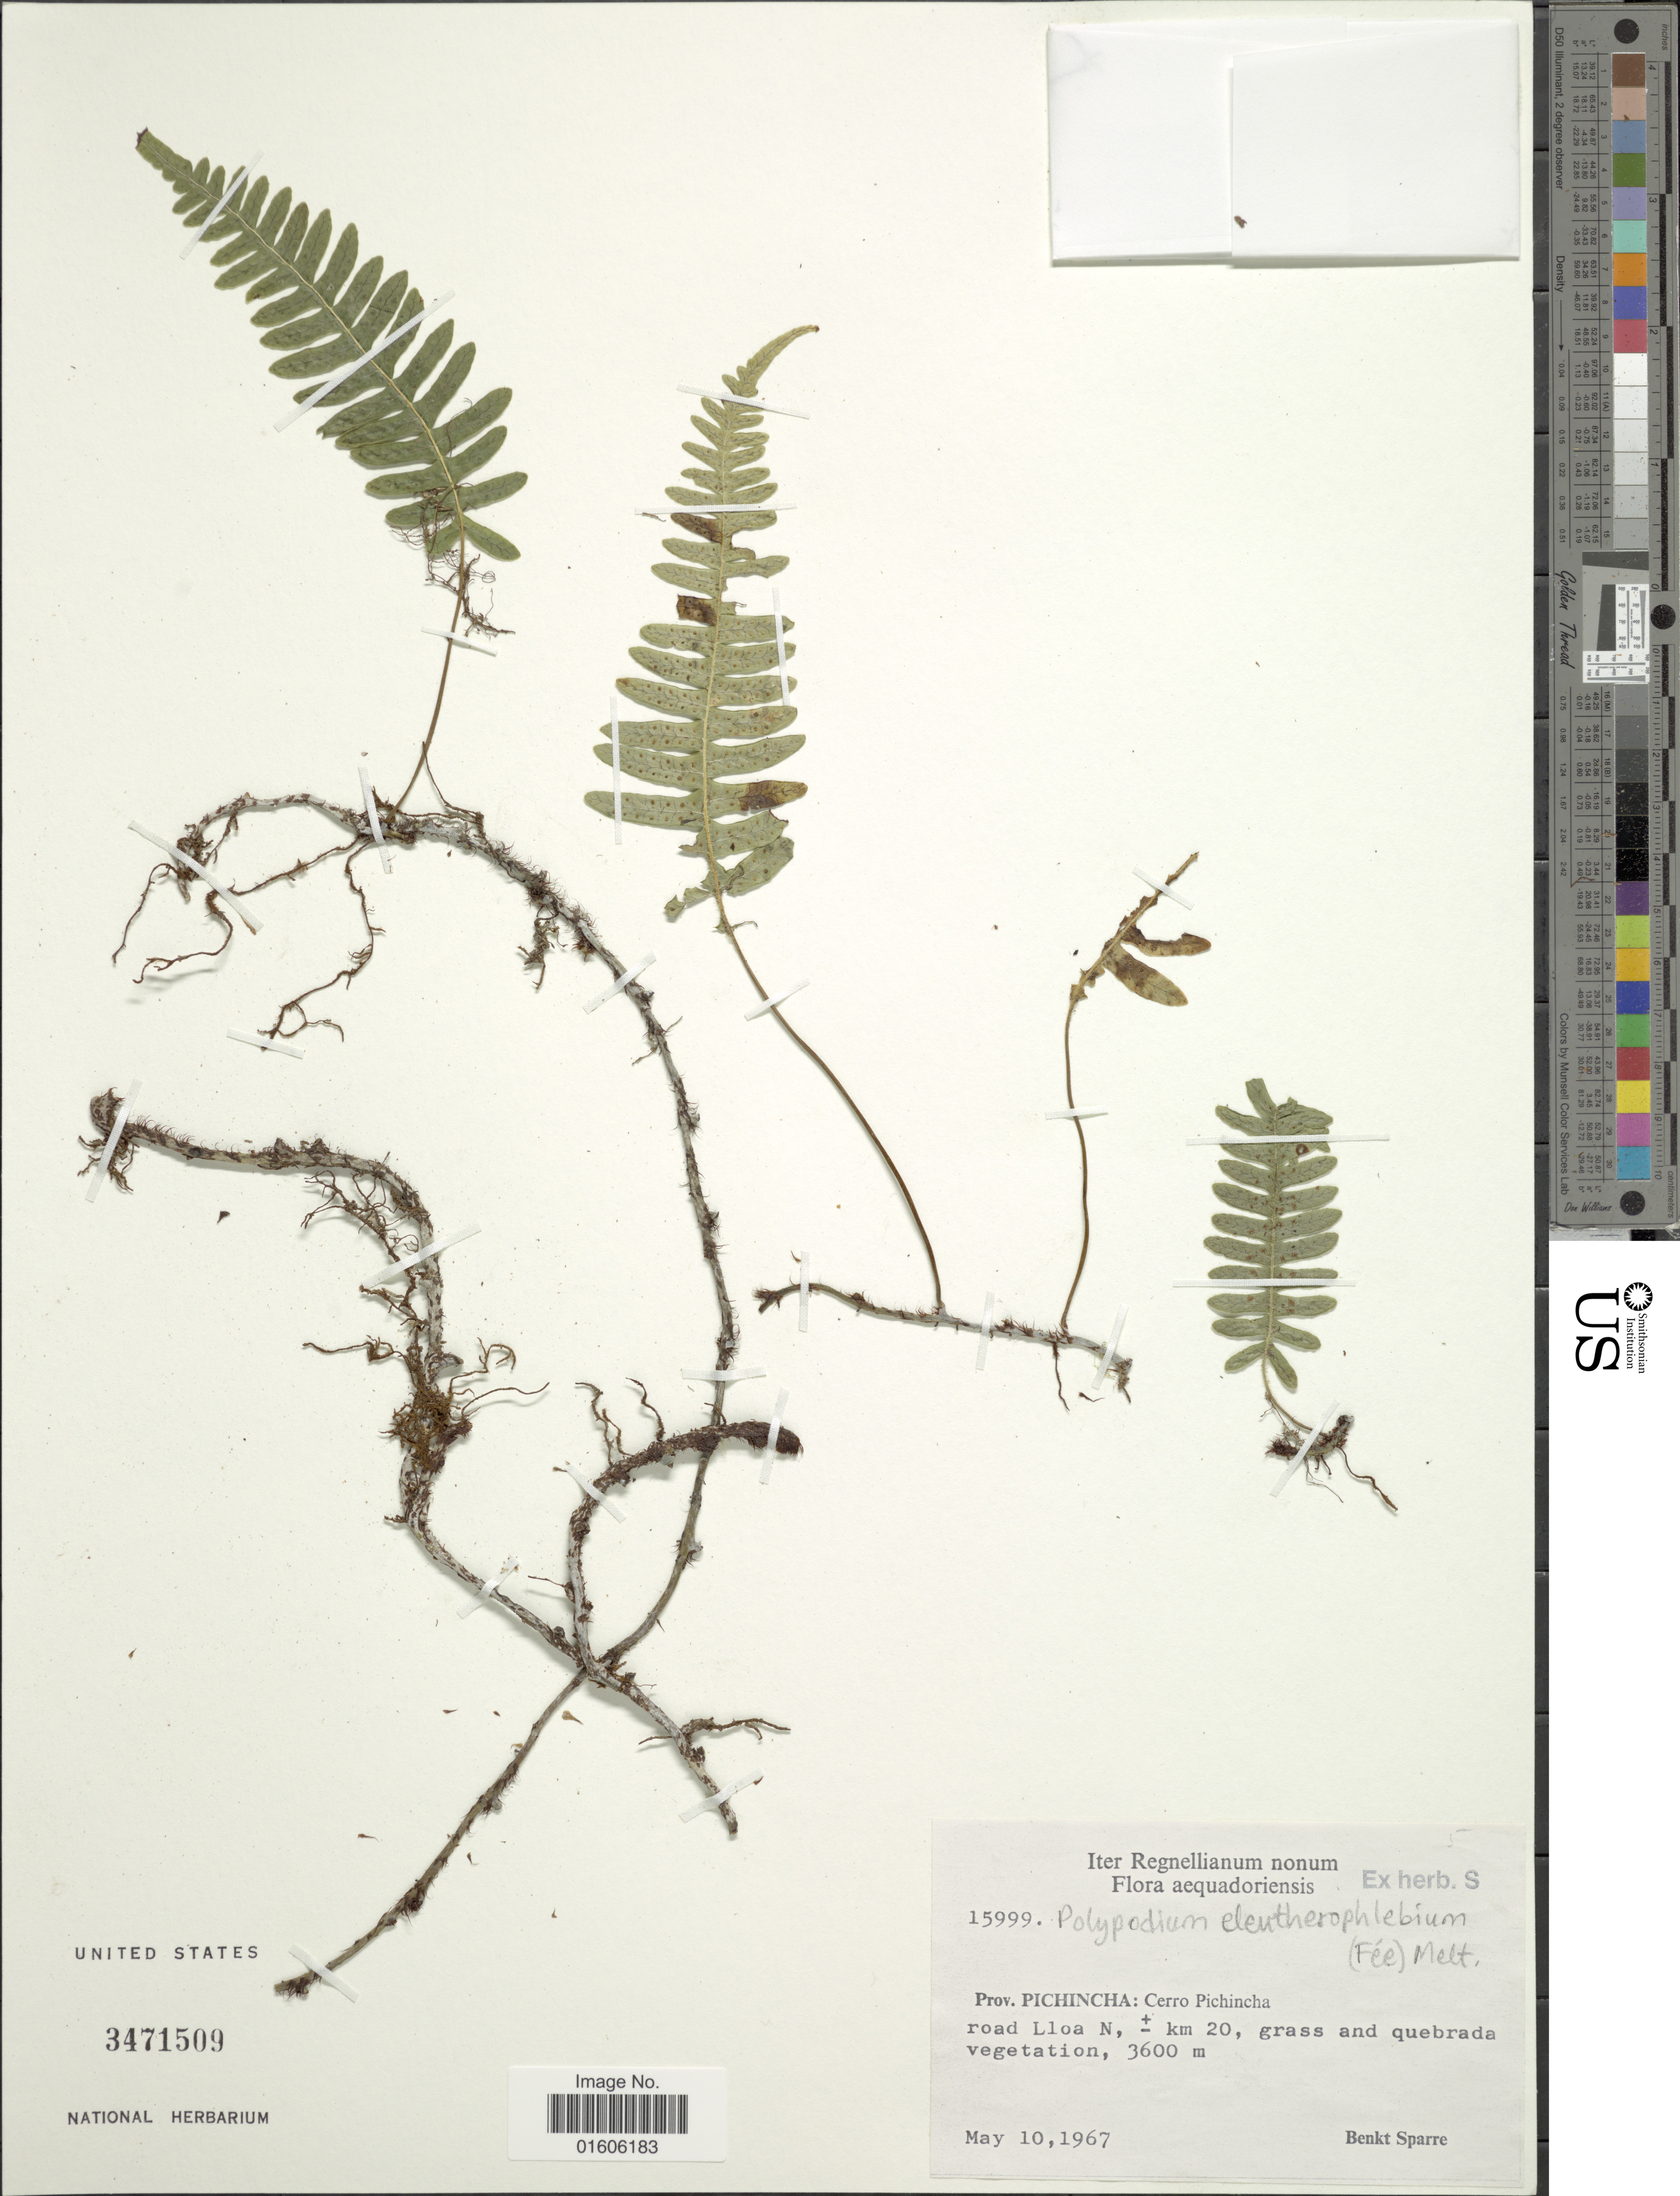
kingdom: Plantae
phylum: Tracheophyta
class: Polypodiopsida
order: Polypodiales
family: Polypodiaceae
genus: Serpocaulon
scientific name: Serpocaulon eleutherophlebium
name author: (Fée) A.R. Sm.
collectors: B. Sparre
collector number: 15999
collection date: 1967-05-10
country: Ecuador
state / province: Pichincha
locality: Prov. Pichincha: Cerro Pichincha, road Lloa N, ± km 20, grass and quebrada vegetation.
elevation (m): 3600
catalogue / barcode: US 3471509